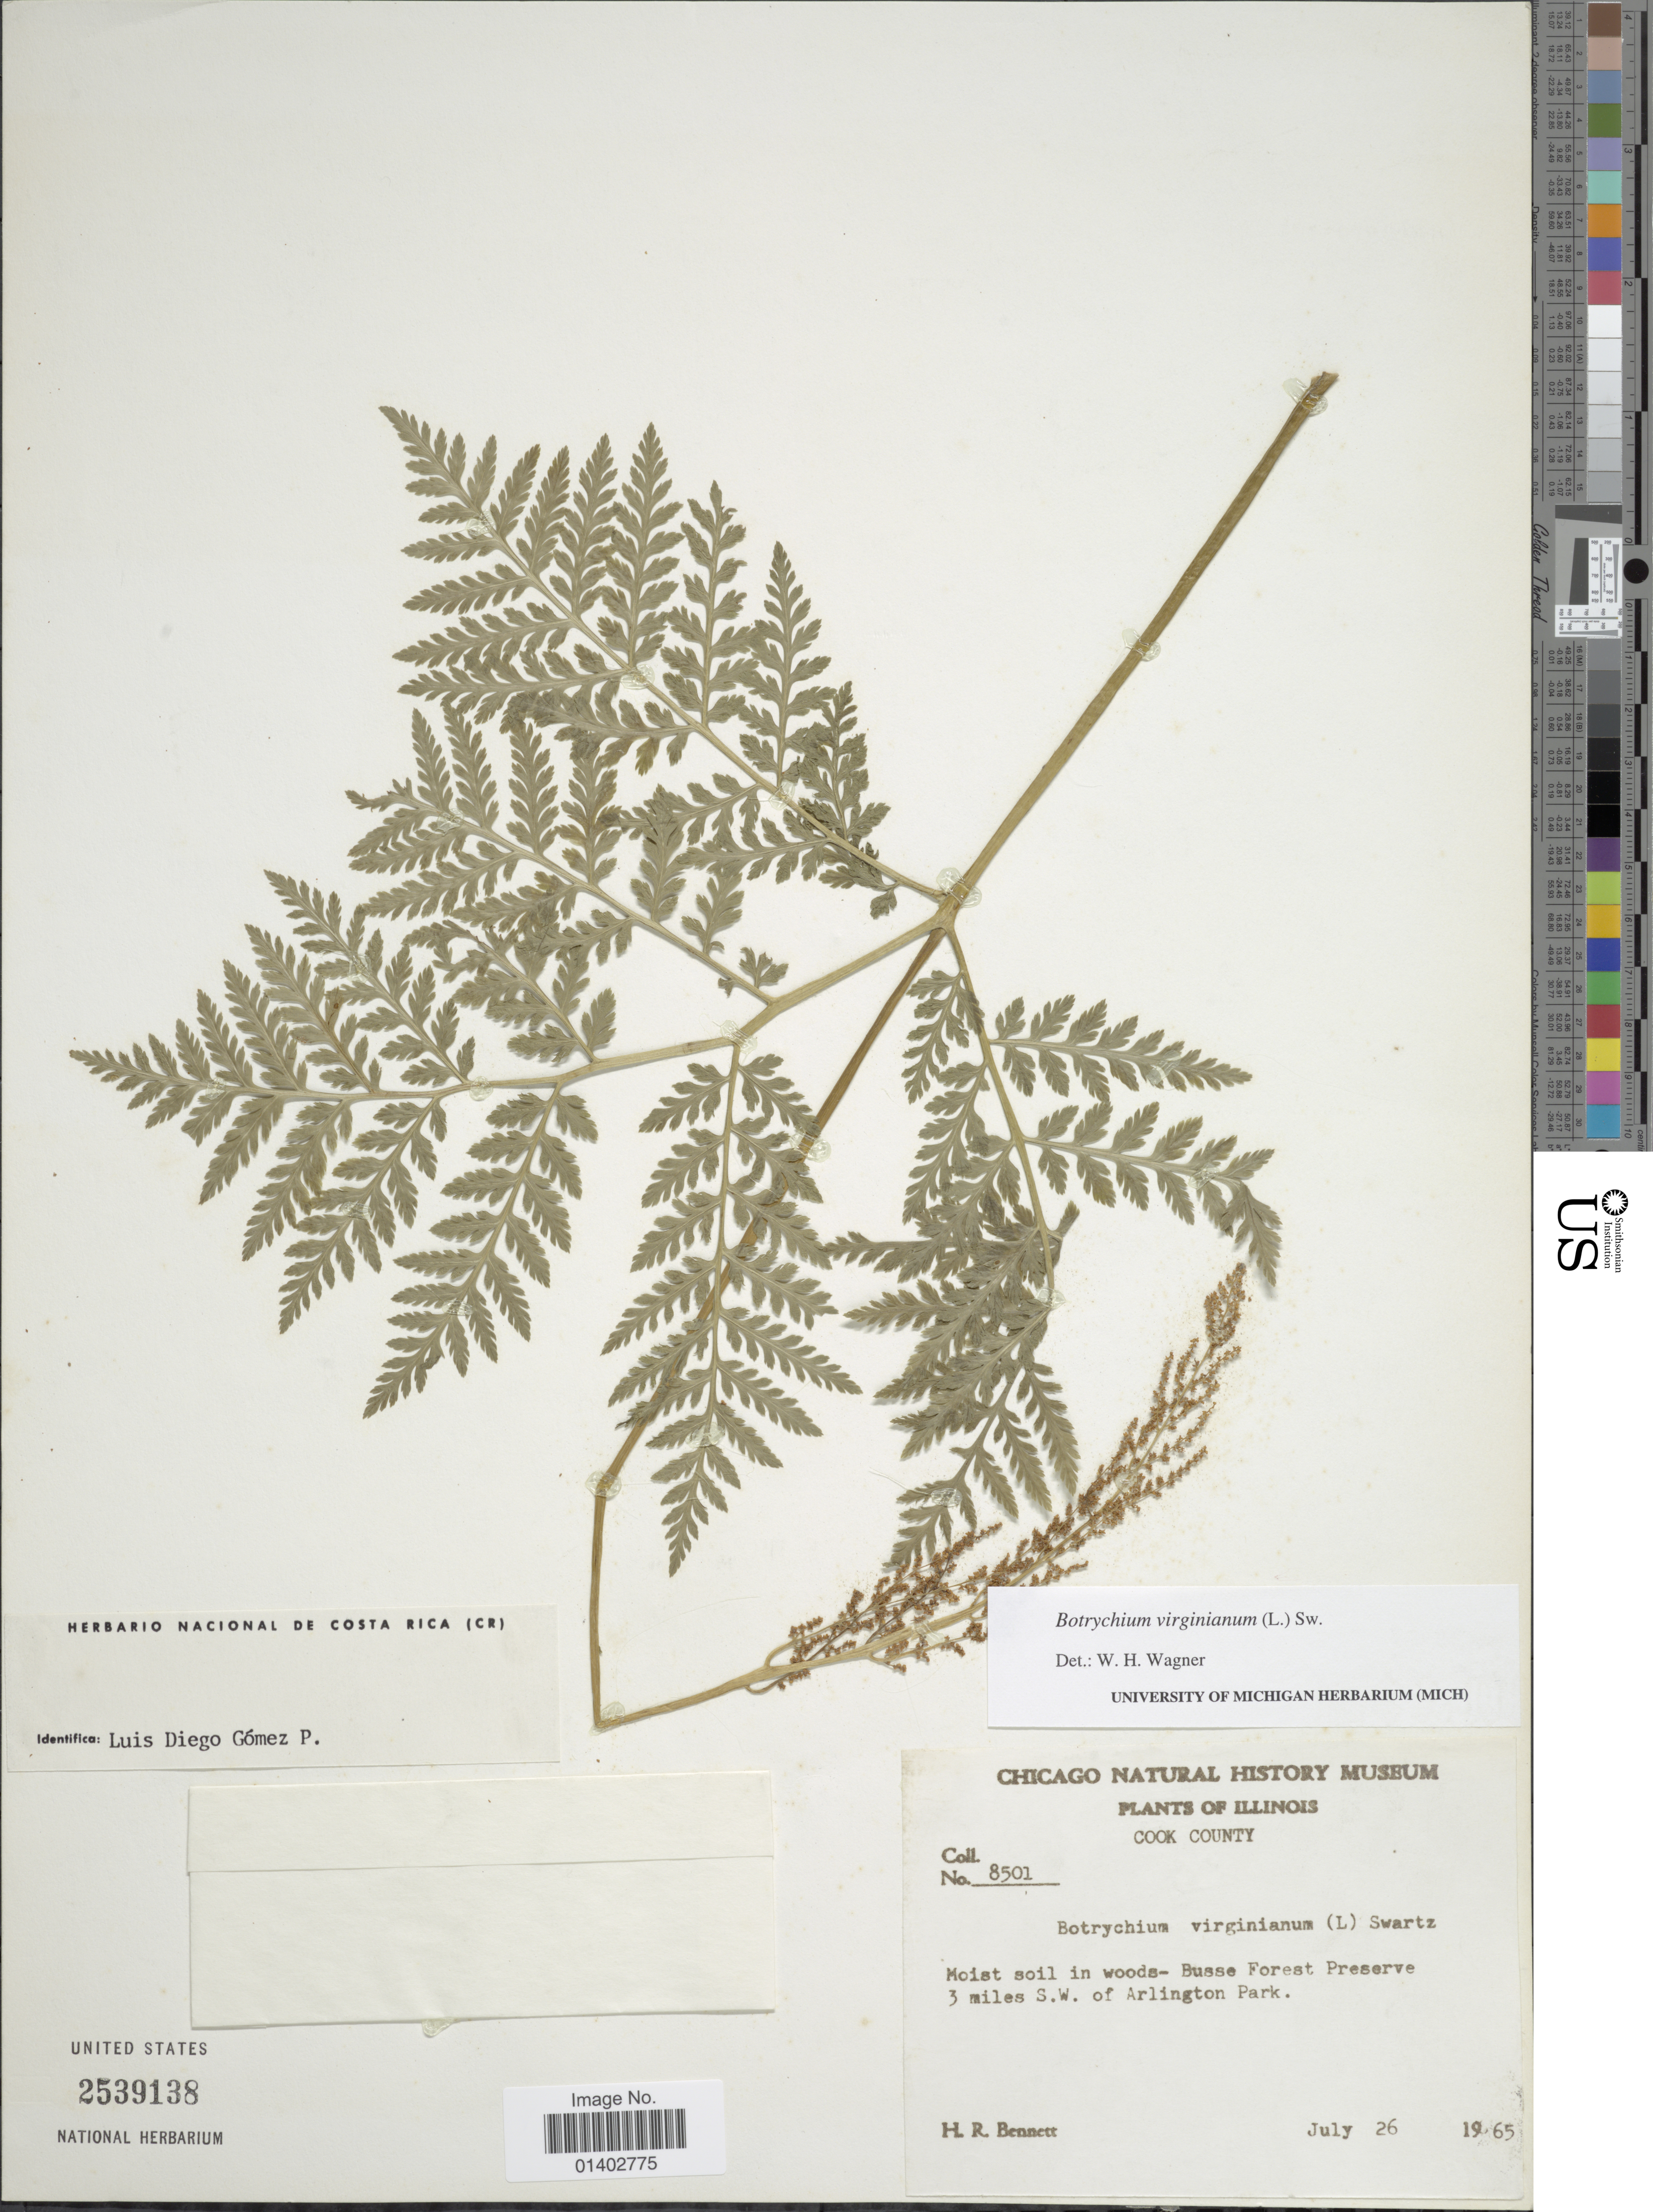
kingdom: Plantae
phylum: Tracheophyta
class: Polypodiopsida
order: Ophioglossales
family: Ophioglossaceae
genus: Botrychium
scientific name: Botrychium virginianum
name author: (L.) Sw.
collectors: H. R. Bennett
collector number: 8501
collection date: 1965-07-26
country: United States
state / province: Illinois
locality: Cook County, Moist soil in woods- Busse Forest Preserve 3 miles S.W. of Arlington Park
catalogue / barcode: US 2539138